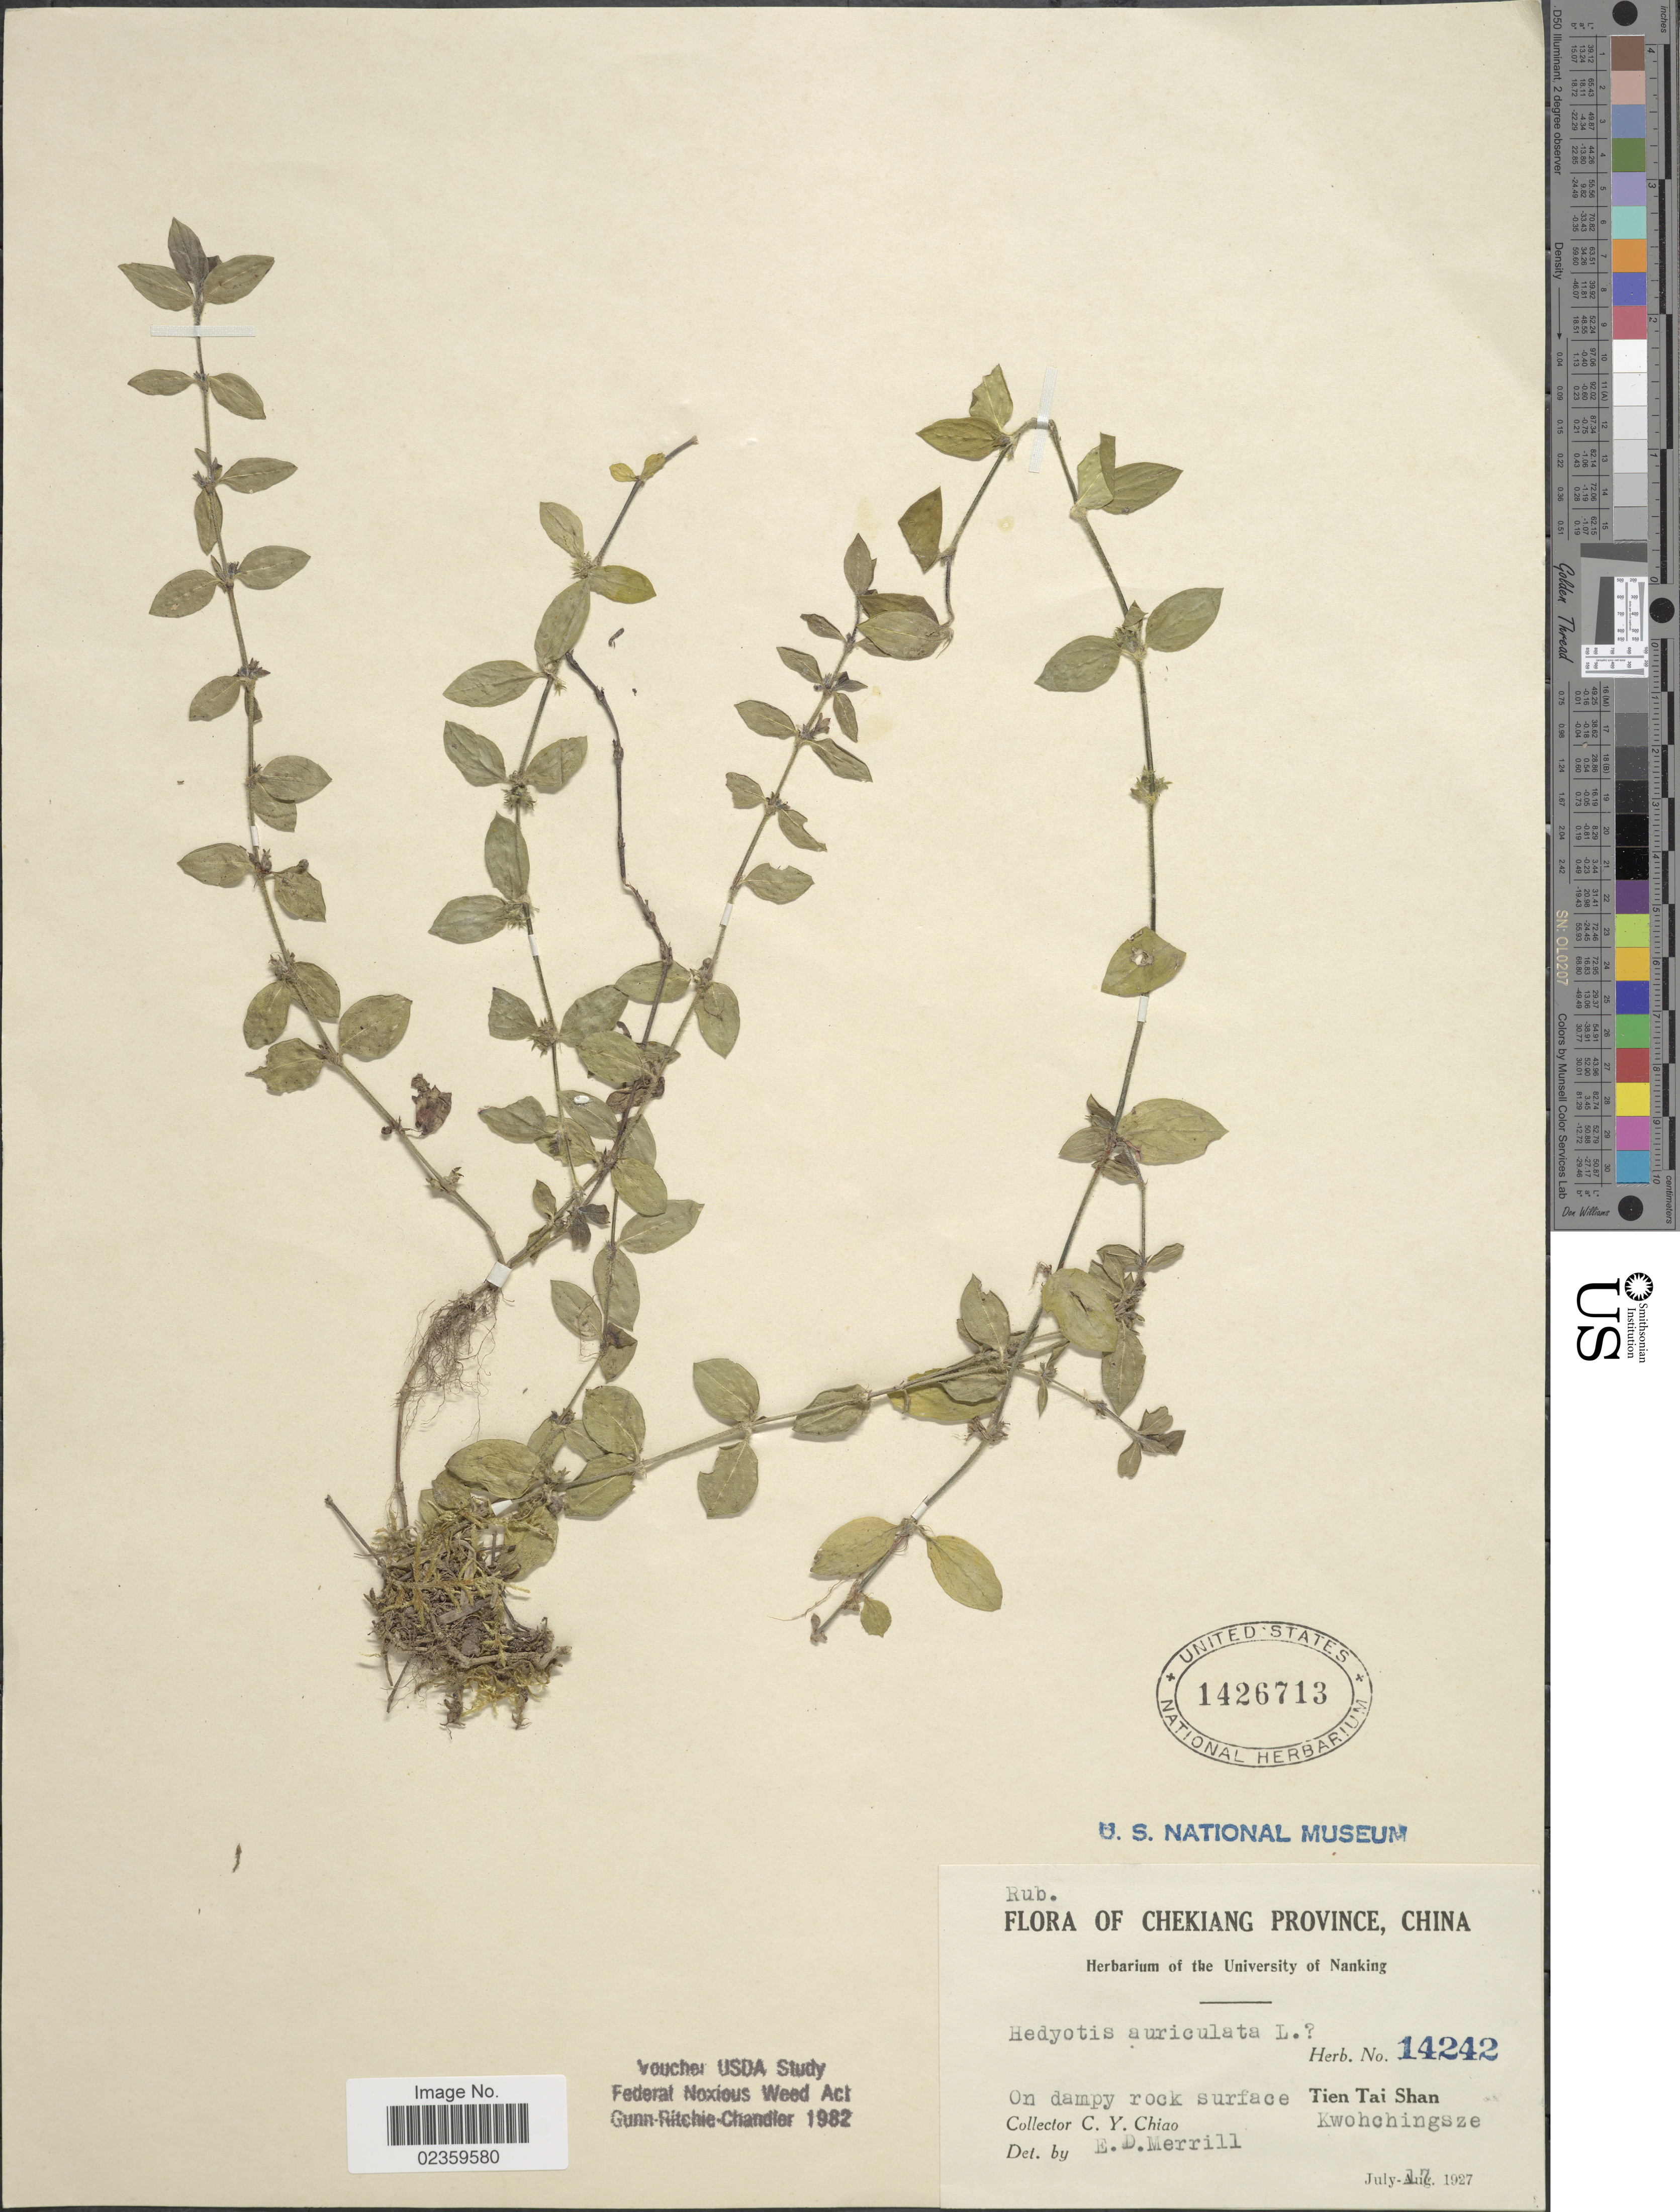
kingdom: Plantae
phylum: Tracheophyta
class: Magnoliopsida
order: Gentianales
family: Rubiaceae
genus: Exallage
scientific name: Exallage auricularia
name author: (L.) Bremek.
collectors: C. Y. Chiao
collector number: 14242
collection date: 1927-07-17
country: China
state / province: Zhejiang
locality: Chekiang Province, China. On dampy rock surface Tien Tai Shan. Kwohchingsze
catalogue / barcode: US 1426713